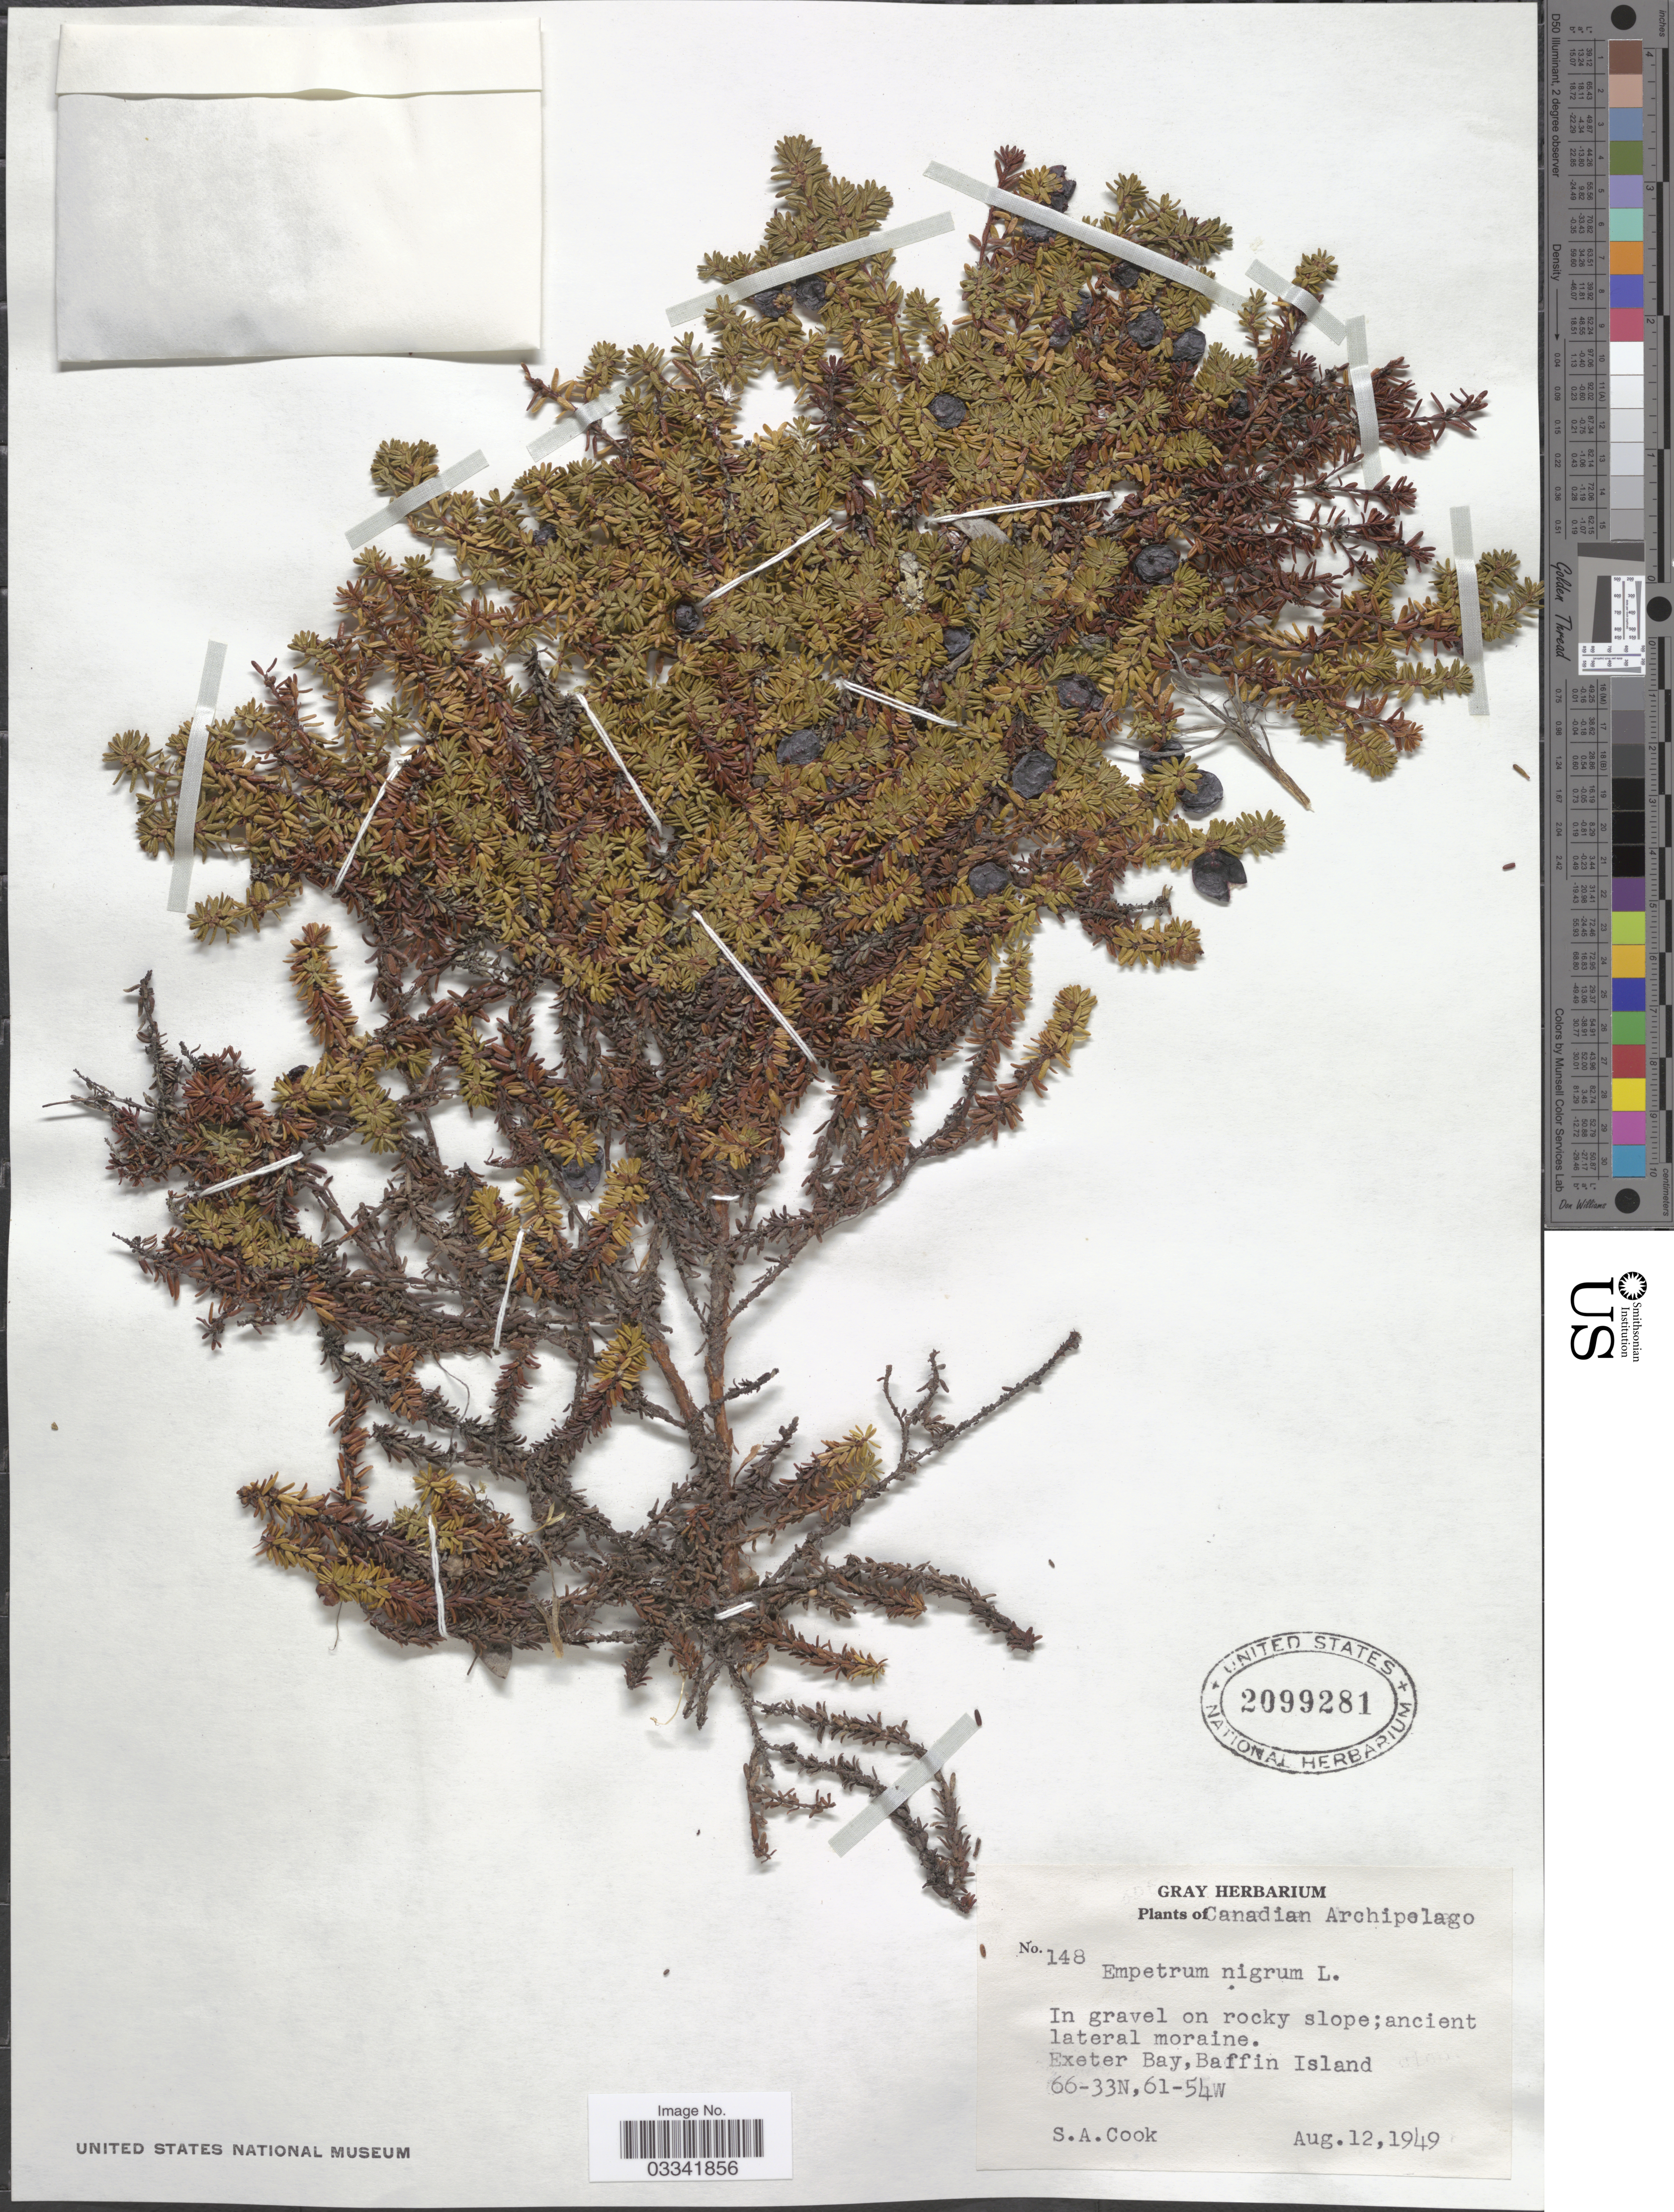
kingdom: Plantae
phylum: Tracheophyta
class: Magnoliopsida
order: Ericales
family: Ericaceae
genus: Empetrum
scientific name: Empetrum nigrum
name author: L.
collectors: S. A. Cook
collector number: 148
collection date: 1949-08-12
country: Canada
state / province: Nunavut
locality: Canadian Archipelago, Exeter Bay, Baffin Island.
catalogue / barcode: US 2099281